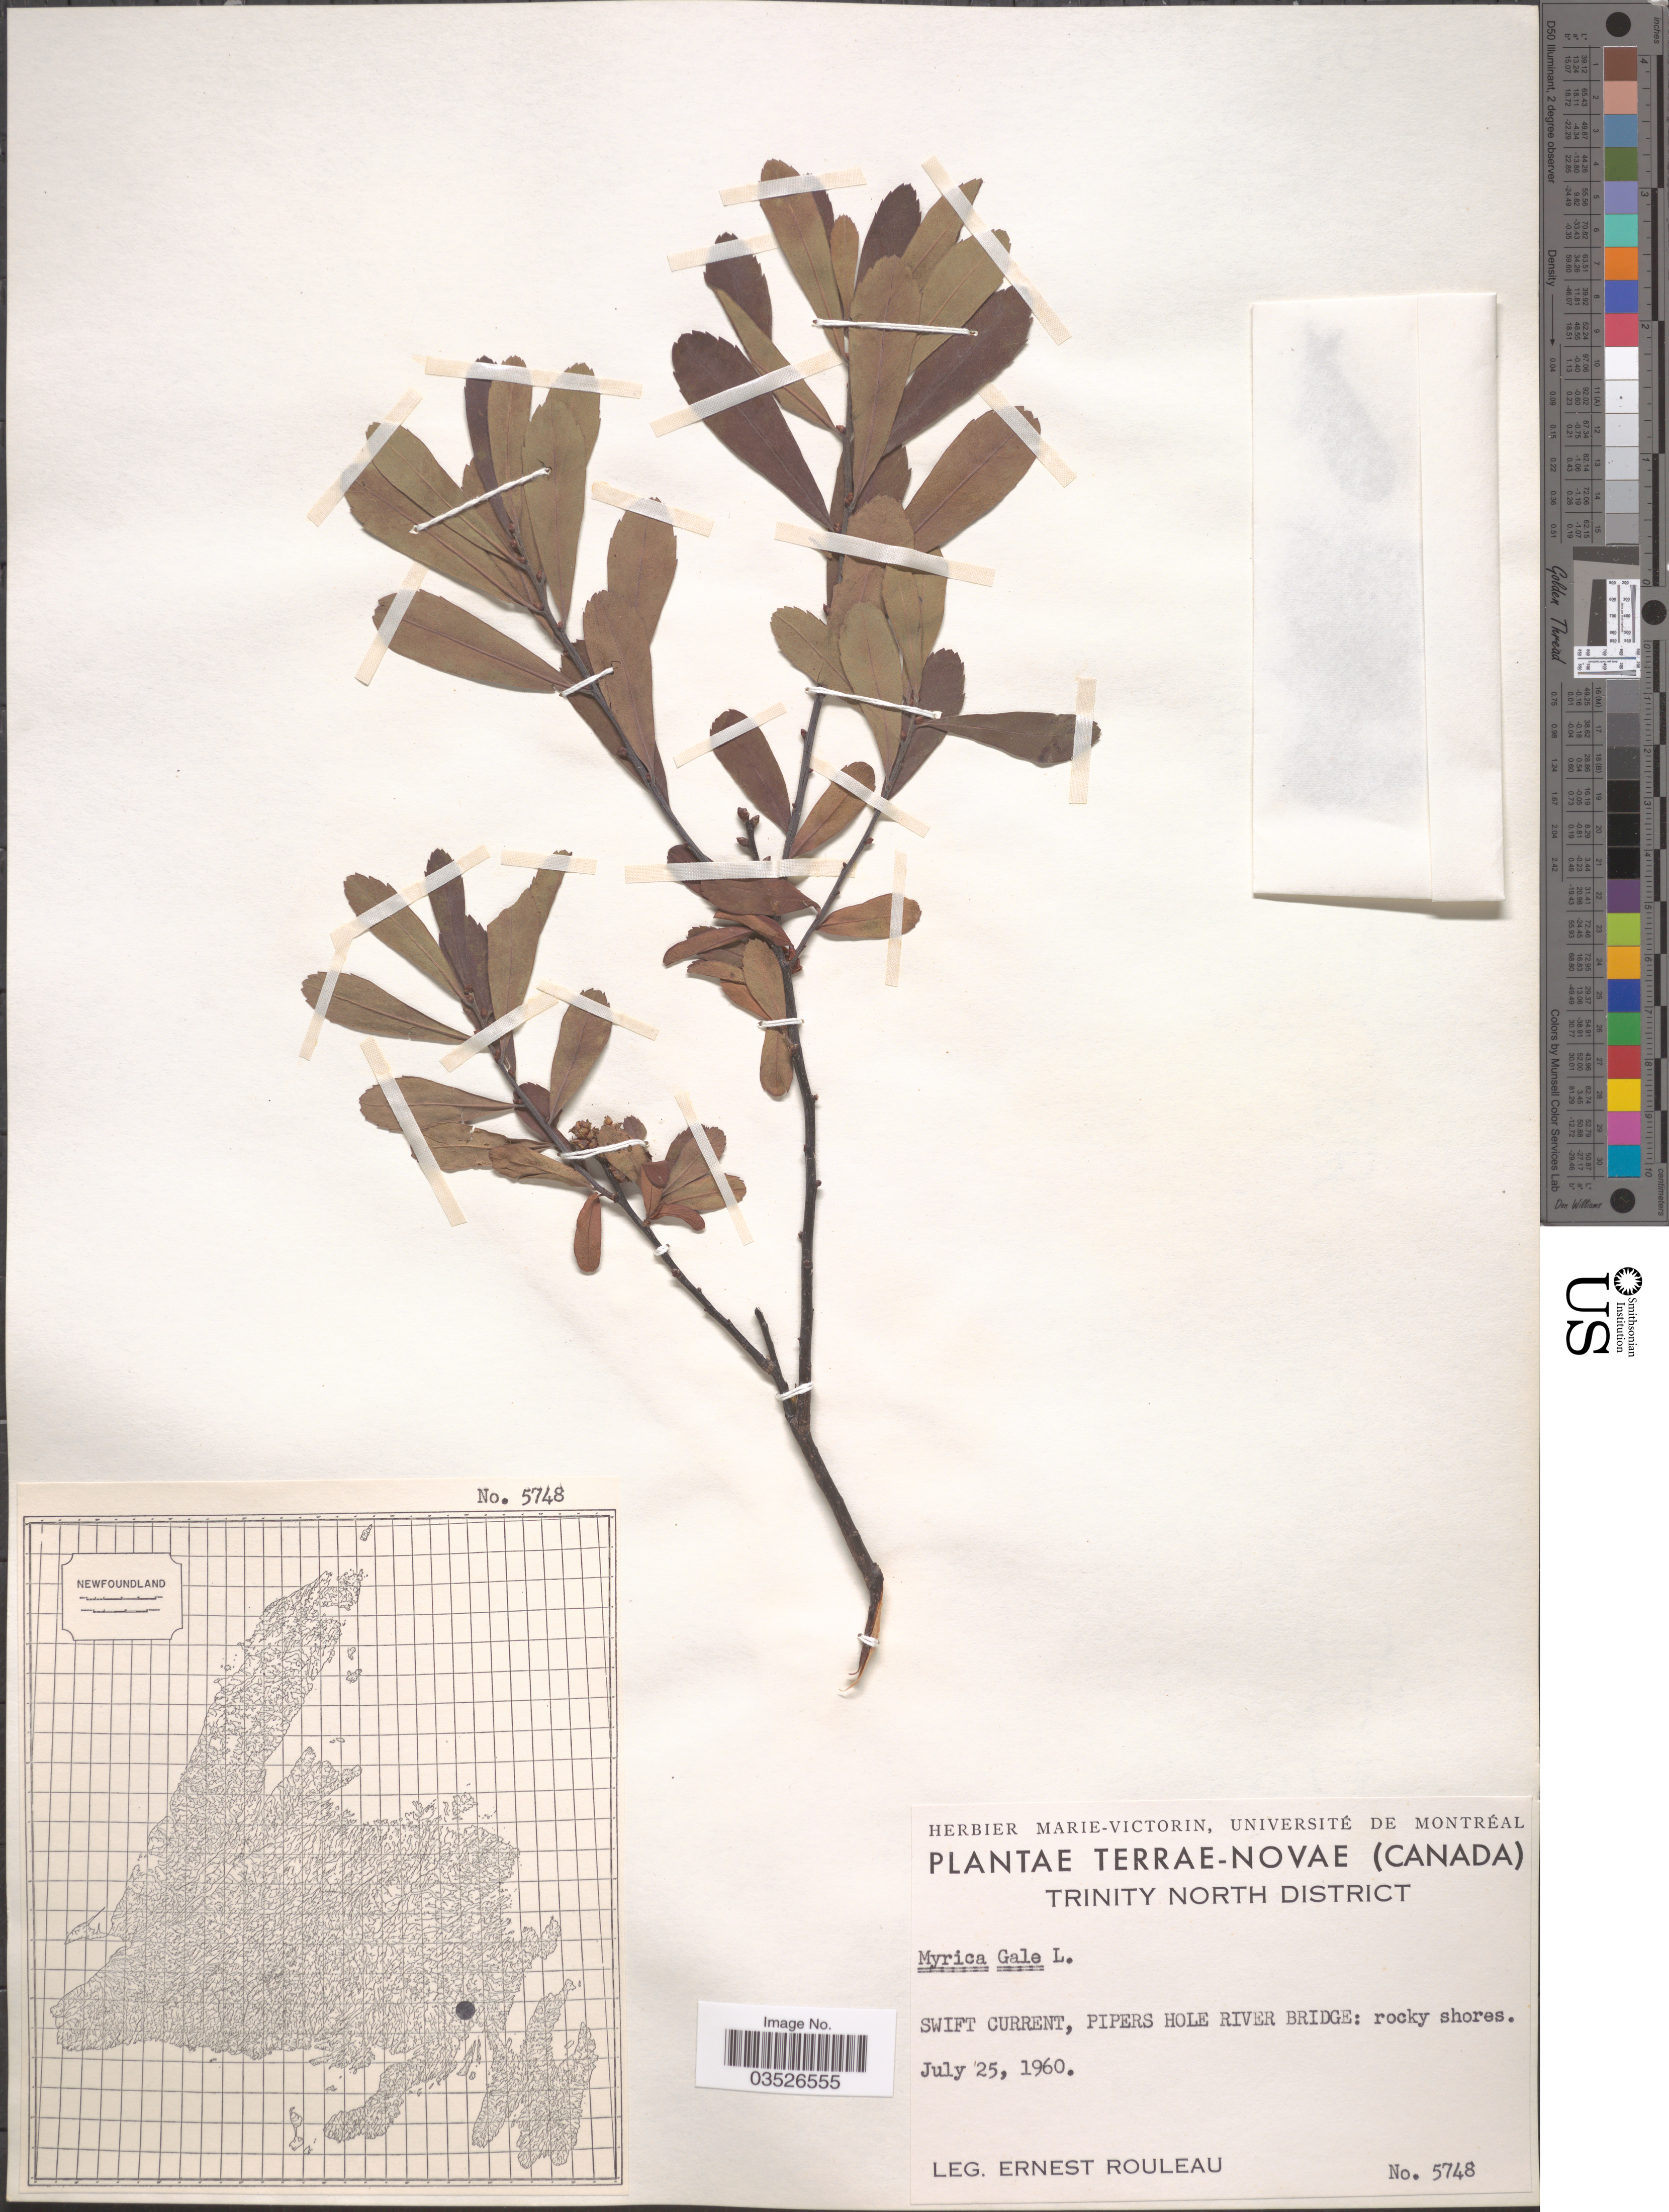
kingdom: Plantae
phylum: Tracheophyta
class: Magnoliopsida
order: Fagales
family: Myricaceae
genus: Myrica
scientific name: Myrica gale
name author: L.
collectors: J. Rouleau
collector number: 5748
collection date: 1960-07-25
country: Canada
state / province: Newfoundland and Labrador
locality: Terrae-Novae Trinity North District. Swift Current, Pipers Hole River Bridge.